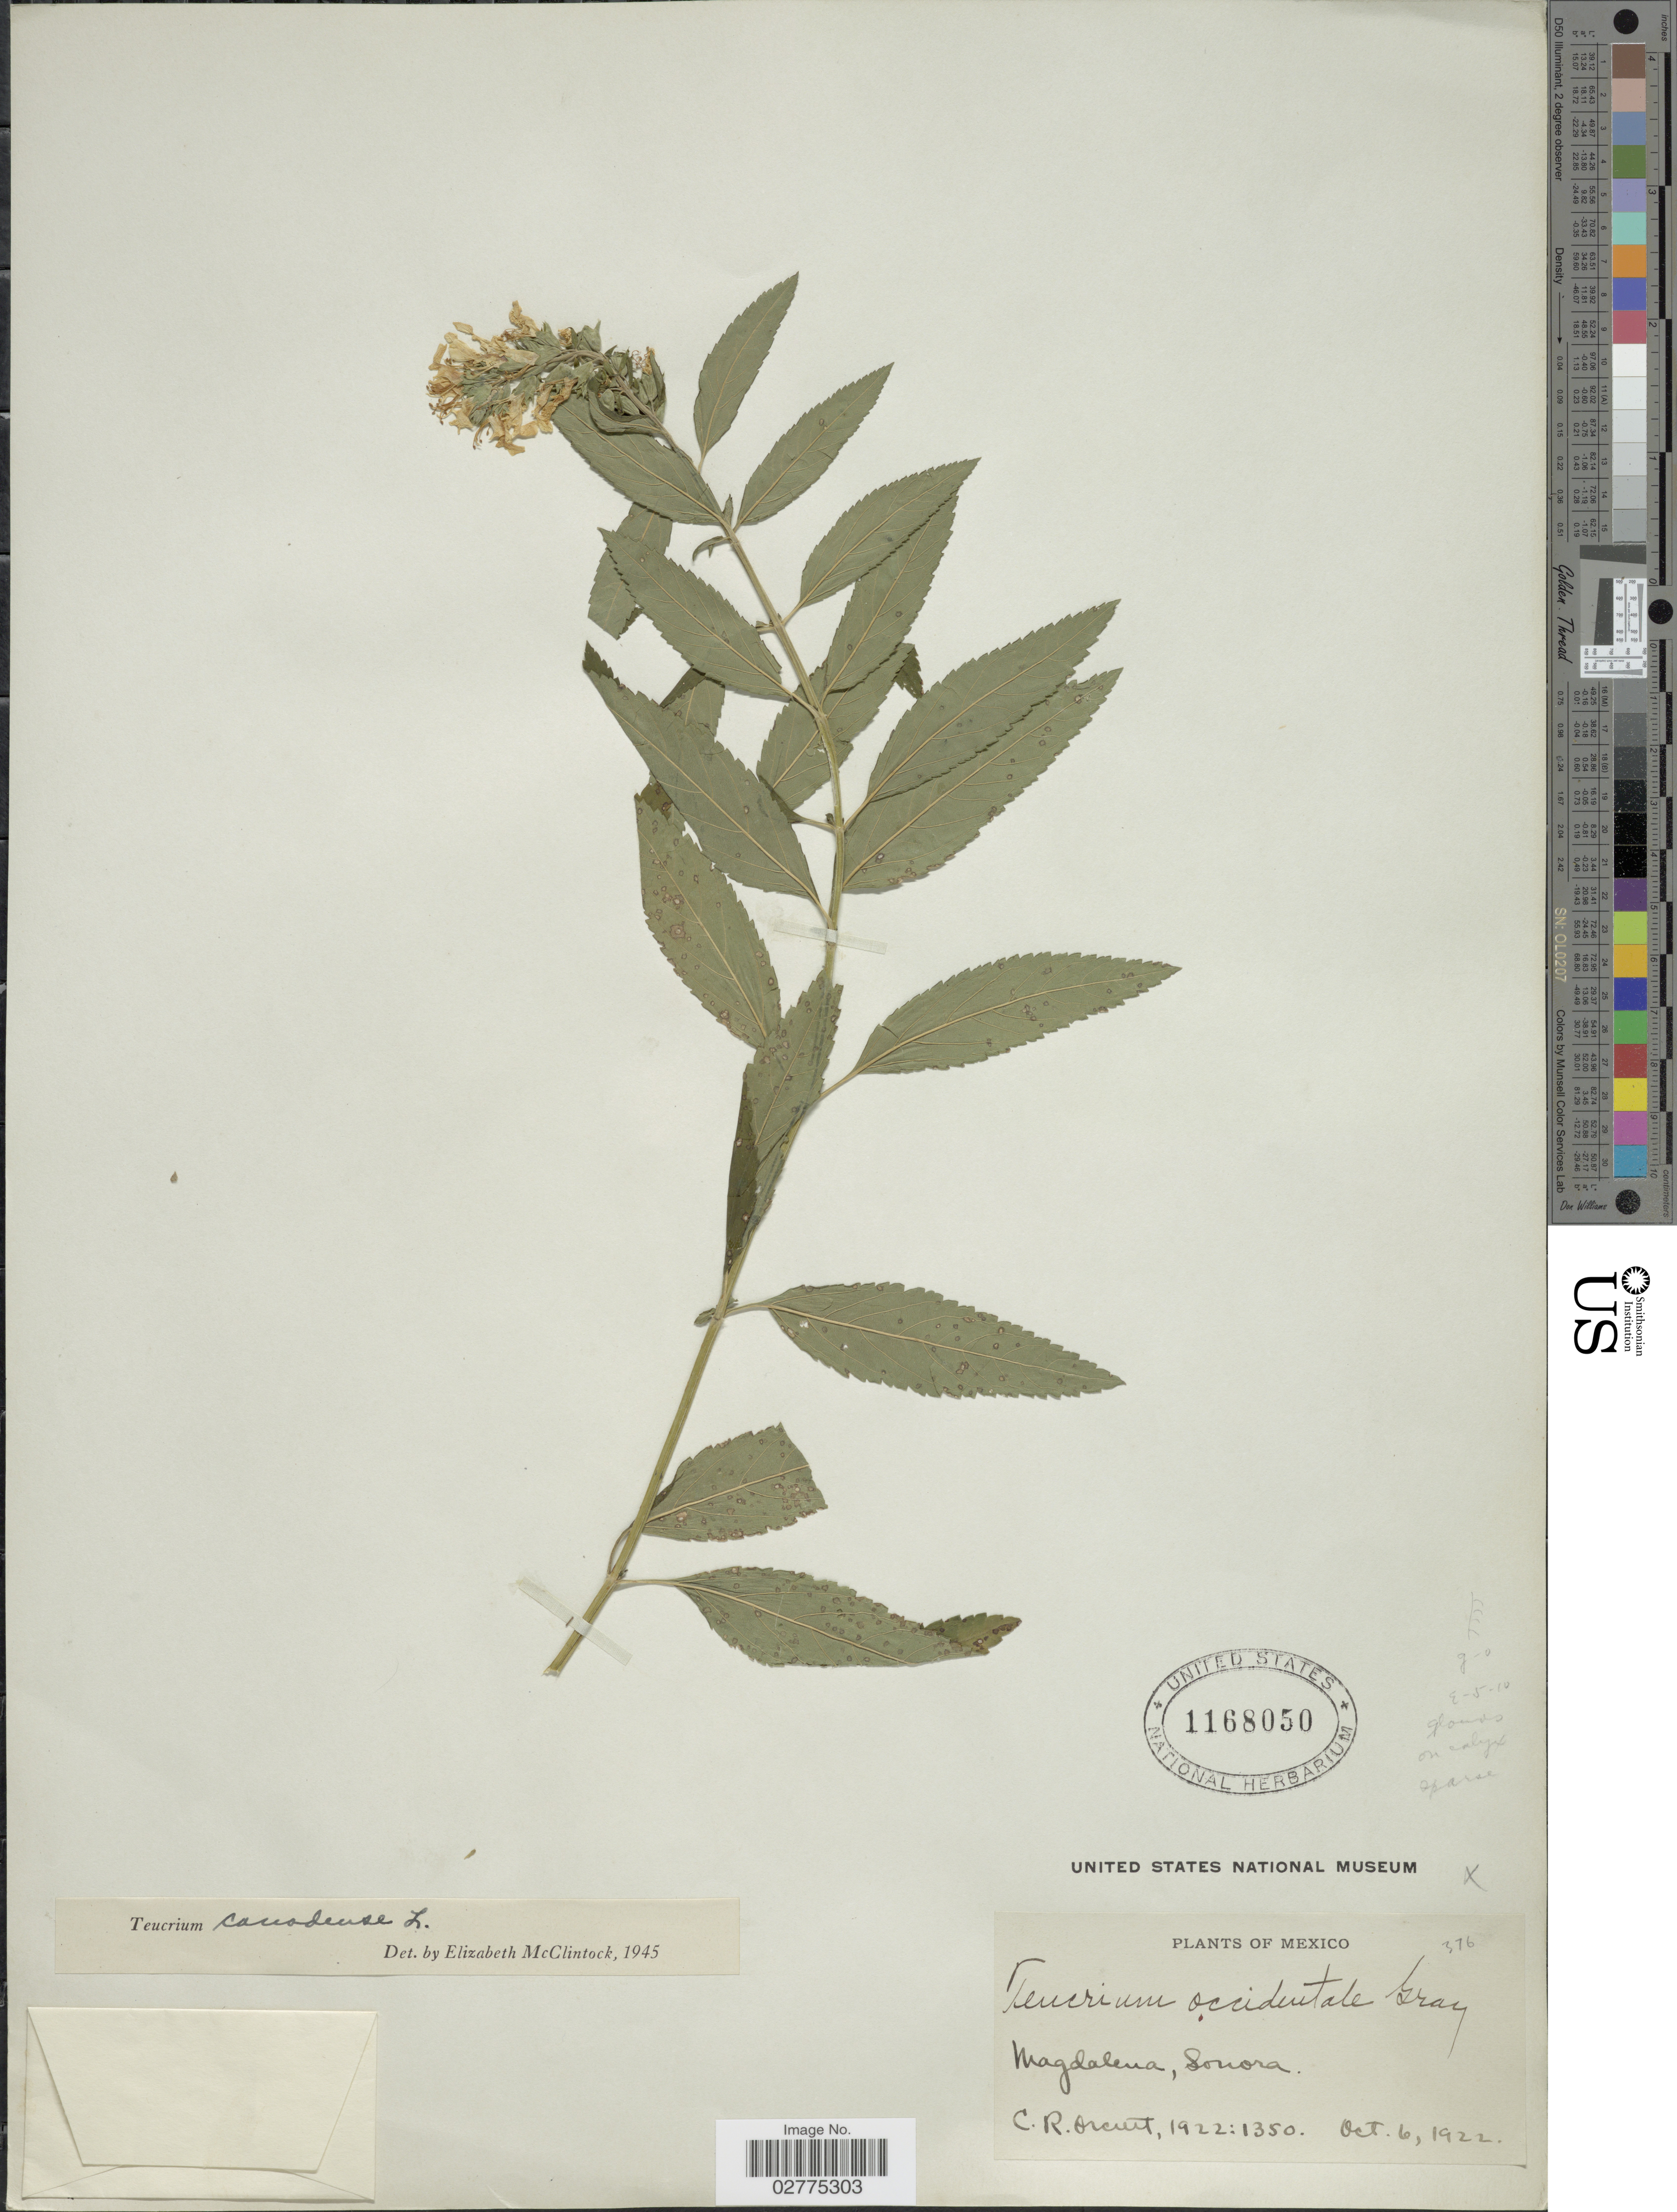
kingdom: Plantae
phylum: Tracheophyta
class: Magnoliopsida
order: Lamiales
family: Lamiaceae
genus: Teucrium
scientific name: Teucrium canadense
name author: L.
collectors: C. R. Orcutt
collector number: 1922:1350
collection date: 1922-10-06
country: Mexico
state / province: Sonora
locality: Magdalena, Sonora.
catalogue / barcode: US 1168050